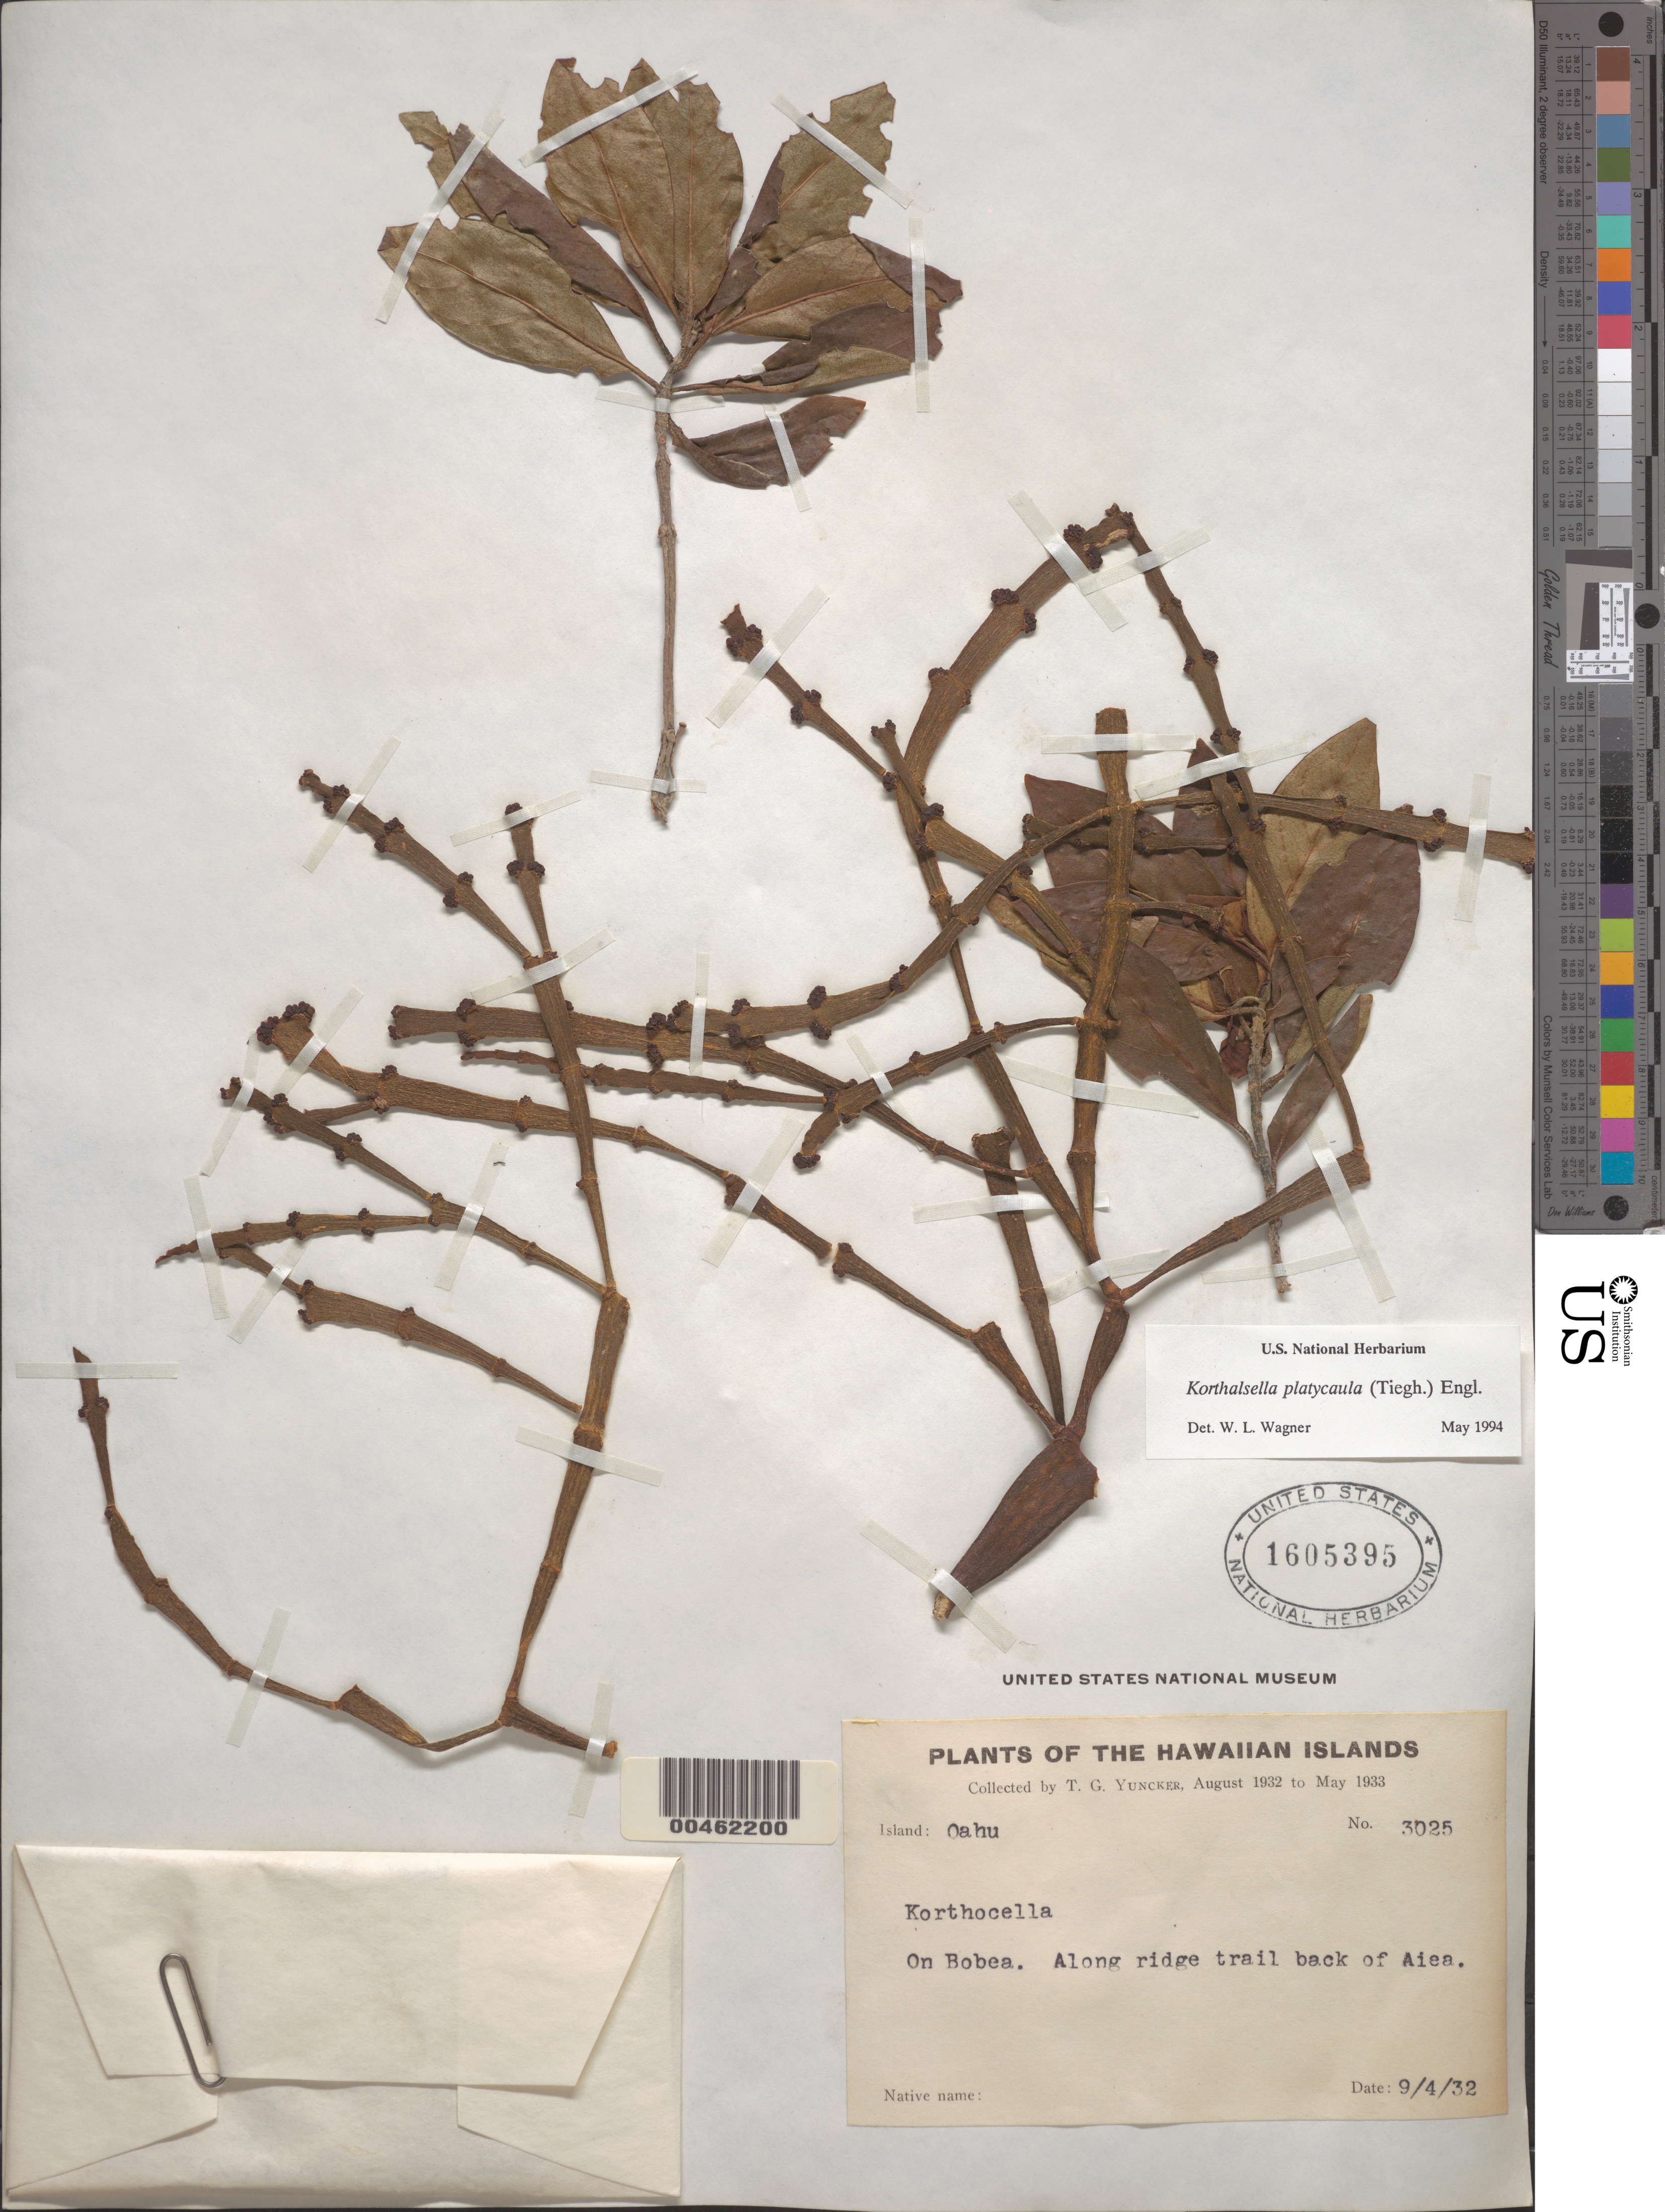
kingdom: Plantae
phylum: Tracheophyta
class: Magnoliopsida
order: Santalales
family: Viscaceae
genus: Korthalsella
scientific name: Korthalsella platycaula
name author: (Tiegh.) Engl.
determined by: Wagner, W. L., (BOT), Smithsonian Institution - National Museum of Natural History (UNITED STATES)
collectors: T. G. Yuncker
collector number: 3025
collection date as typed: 4 Sep 1932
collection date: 1932-09-04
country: United States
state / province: Hawaii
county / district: Honolulu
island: Oahu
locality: Along ridge trail back of Aiea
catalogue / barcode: US 1605395